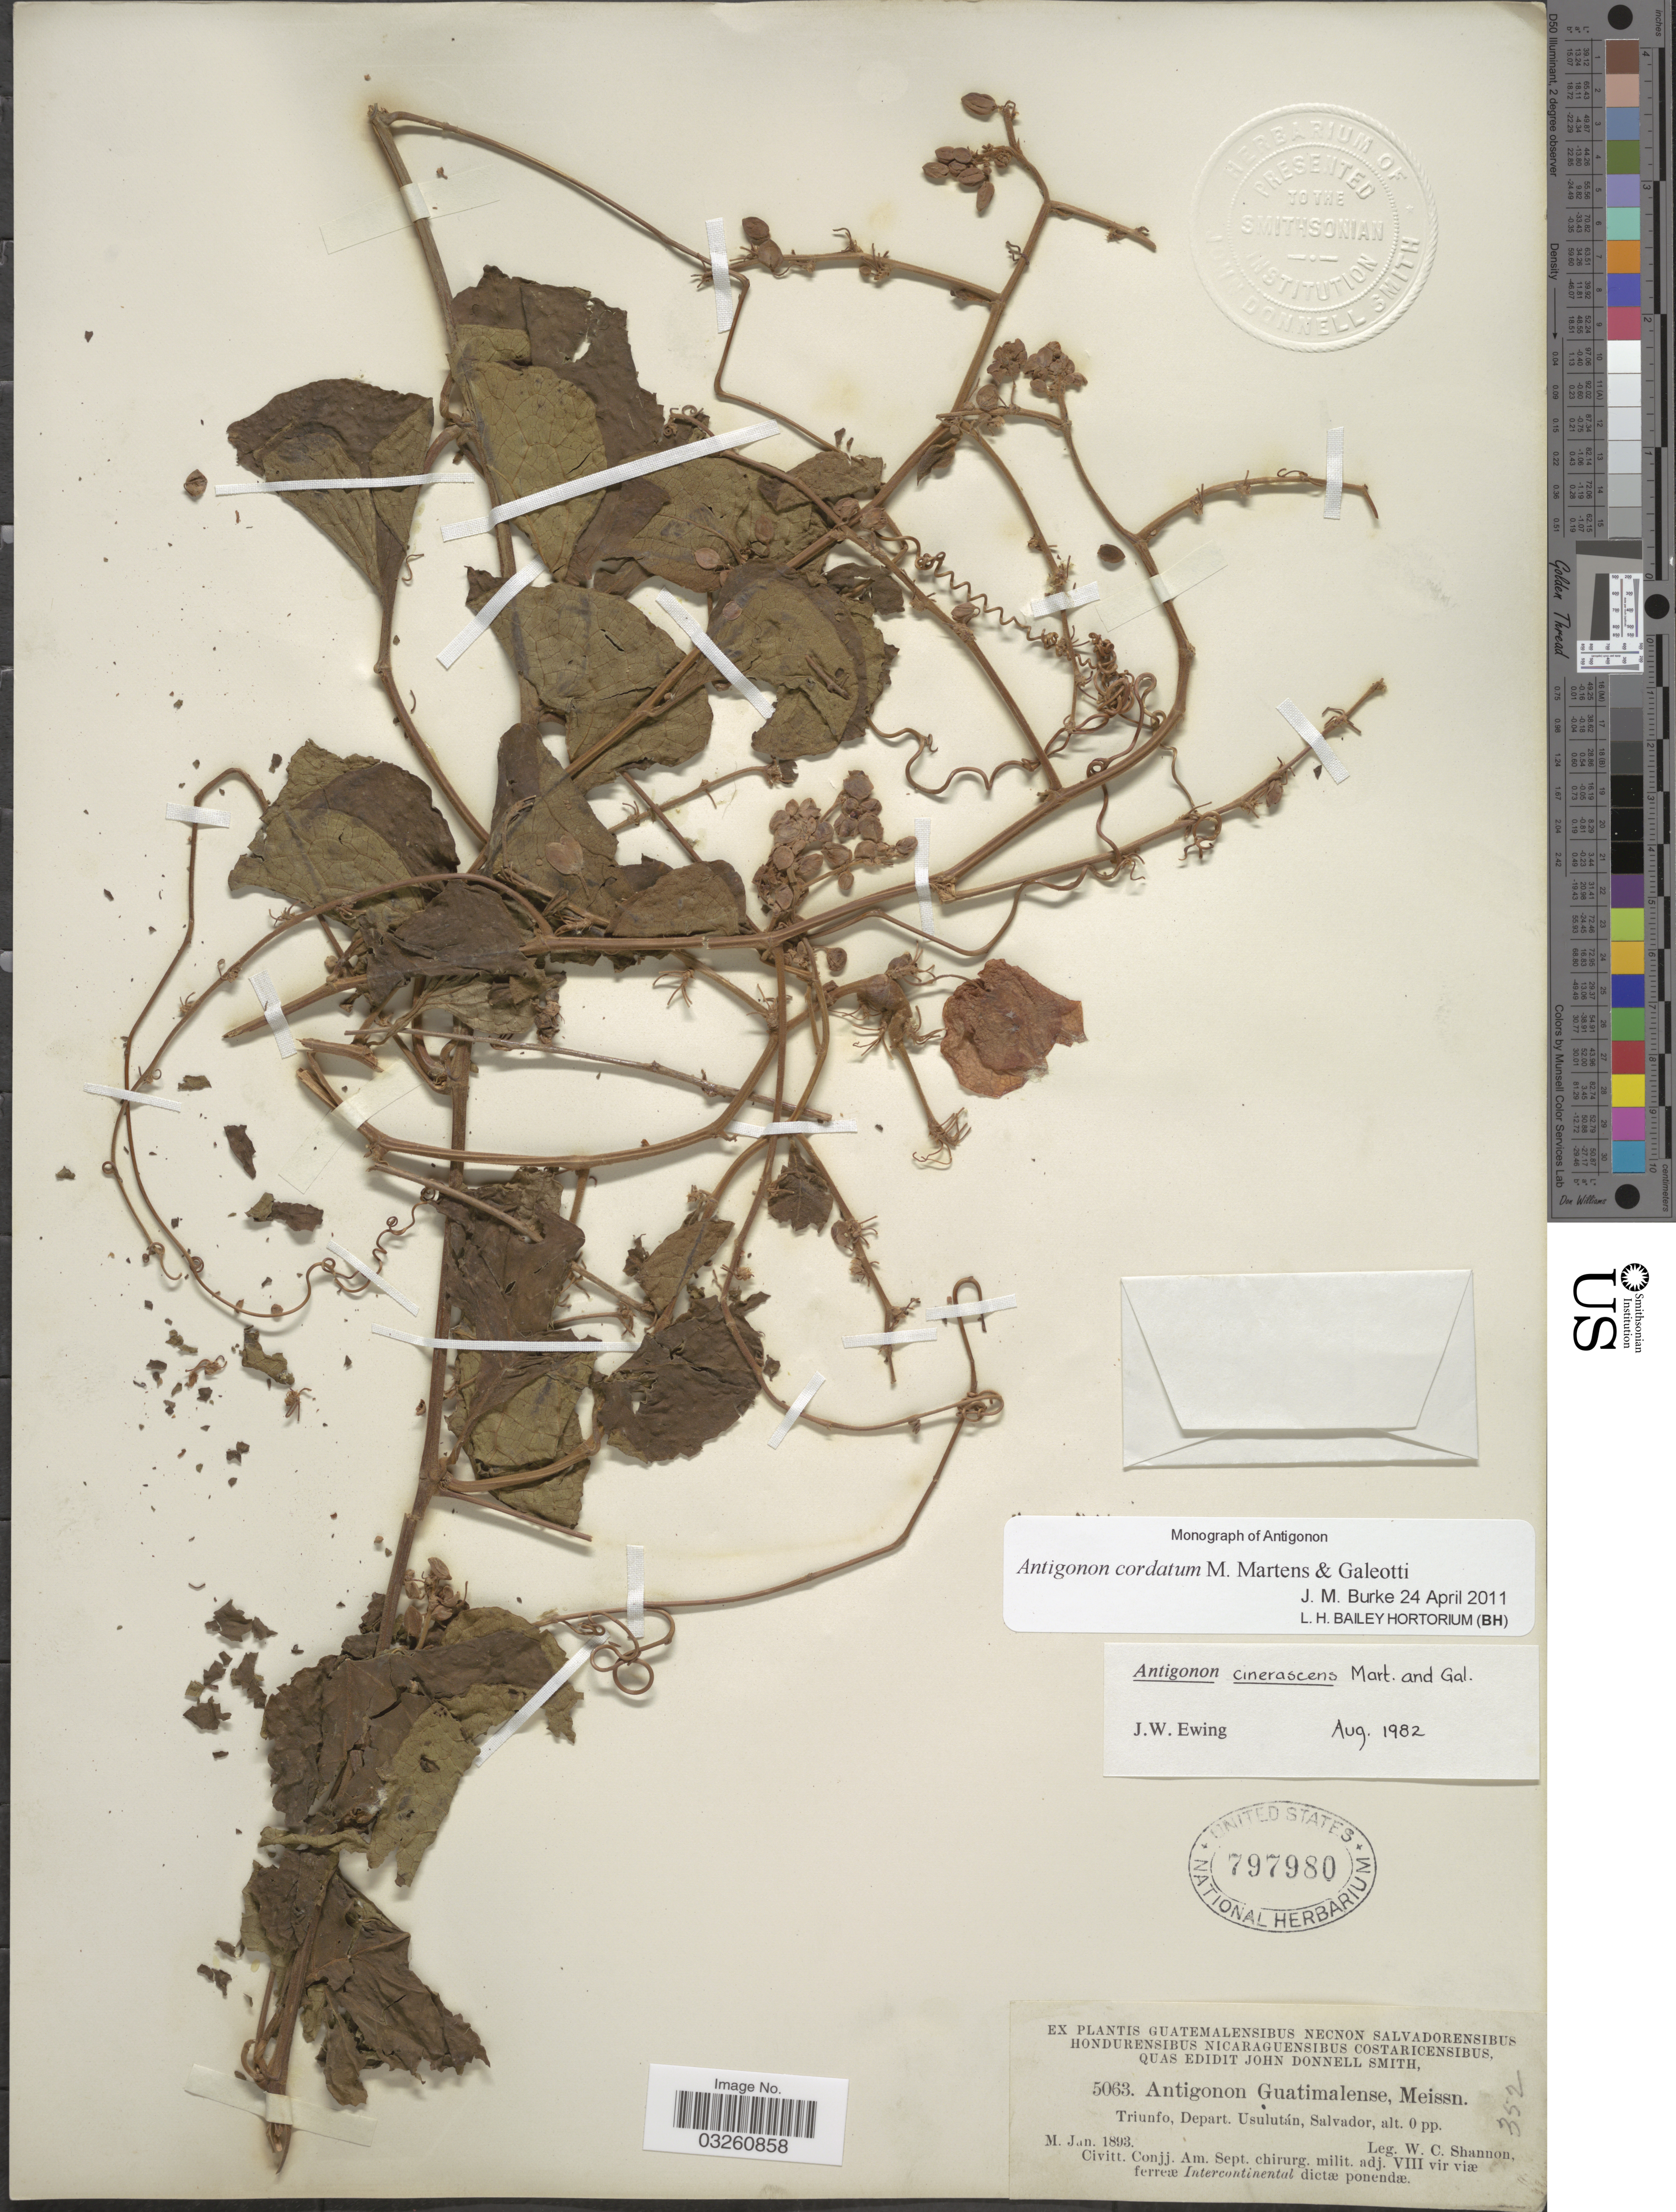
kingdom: Plantae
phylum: Tracheophyta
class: Magnoliopsida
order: Caryophyllales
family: Polygonaceae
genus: Antigonon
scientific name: Antigonon cordatum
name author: M. Martens & Galeotti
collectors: W. C. Shannon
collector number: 5063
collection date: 1893-01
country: El Salvador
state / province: Usulután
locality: Triunfo, Depart. Usulután, Salvador.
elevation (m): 0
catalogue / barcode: US 797980